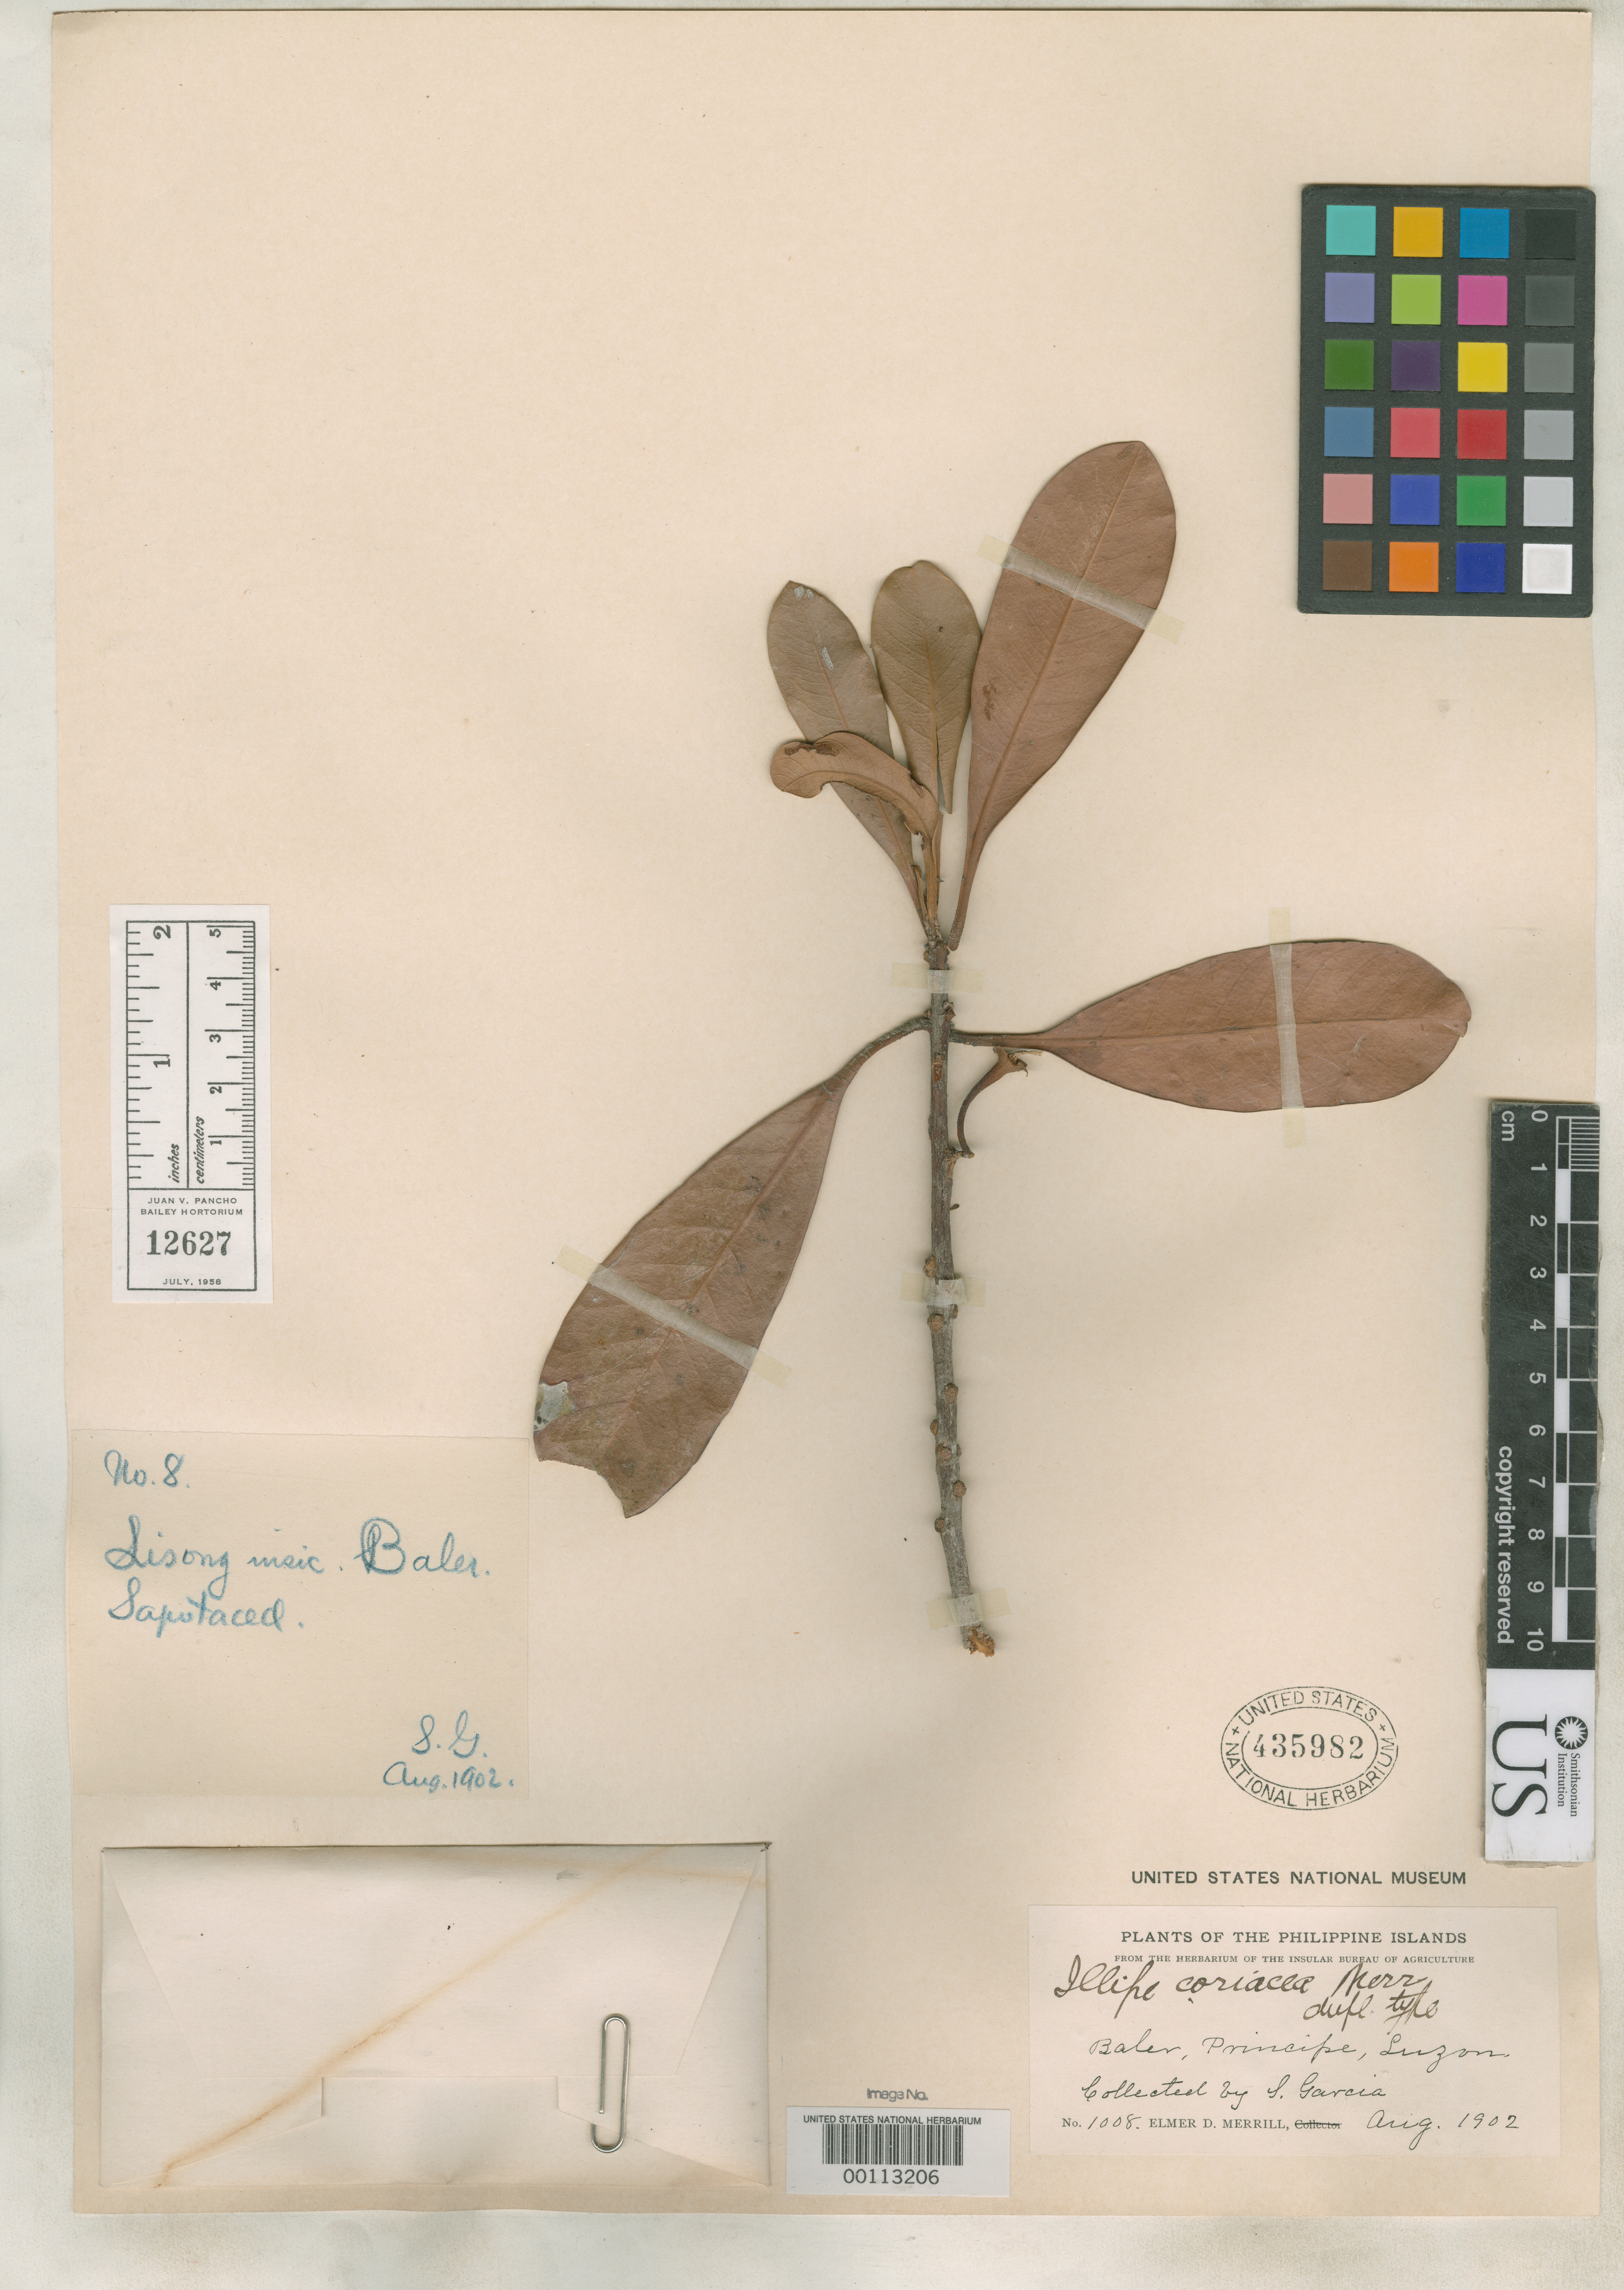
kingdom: Plantae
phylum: Tracheophyta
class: Magnoliopsida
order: Ericales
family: Sapotaceae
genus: Illipe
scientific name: Illipe coriacea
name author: Merr.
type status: Isotype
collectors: S. Garcia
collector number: E.D. Merrill 1008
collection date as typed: Aug 1902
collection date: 1902-08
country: Philippines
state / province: Calabarzon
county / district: Quezon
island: Luzon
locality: Baler, Principe.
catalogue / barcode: US 435982